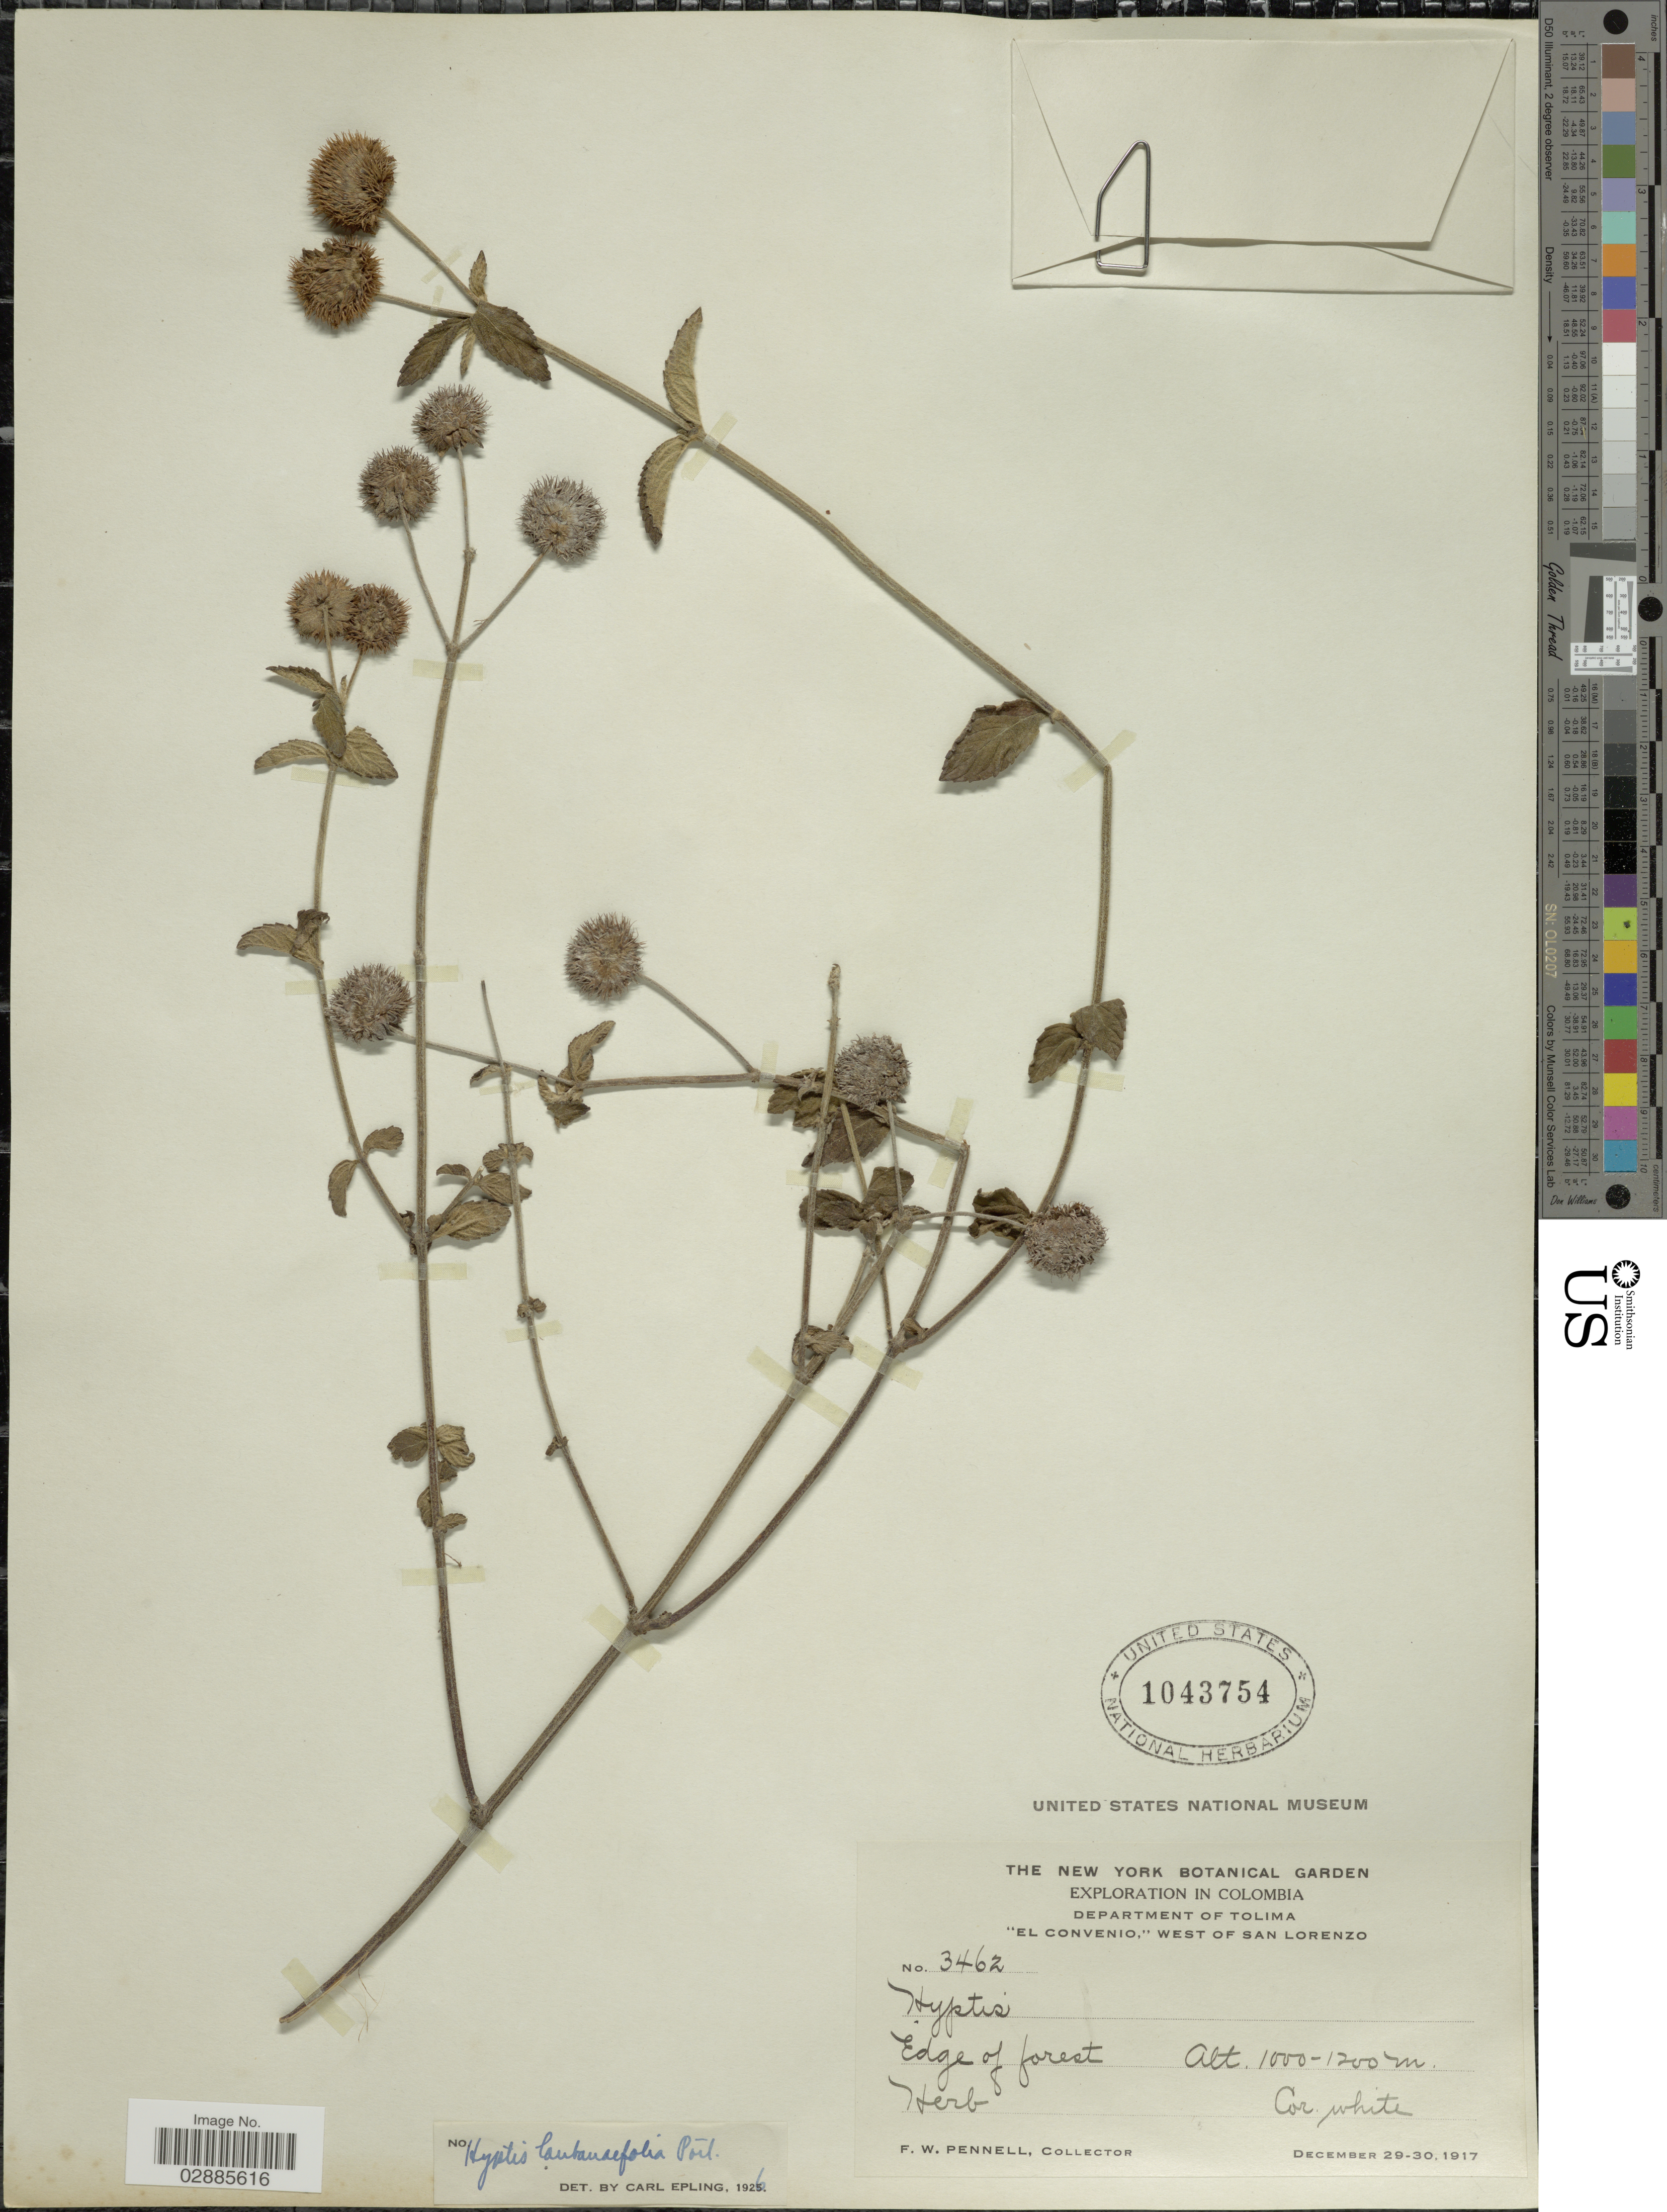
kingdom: Plantae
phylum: Tracheophyta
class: Magnoliopsida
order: Lamiales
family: Lamiaceae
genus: Hyptis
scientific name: Hyptis lantanifolia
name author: Poit.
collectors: F. W. Pennell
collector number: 3462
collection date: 1917-12-29/1917-12-30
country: Colombia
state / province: Tolima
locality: Department of Tolima. "El Convenio, " West of San Lorenzo.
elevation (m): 1000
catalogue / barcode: US 1043754